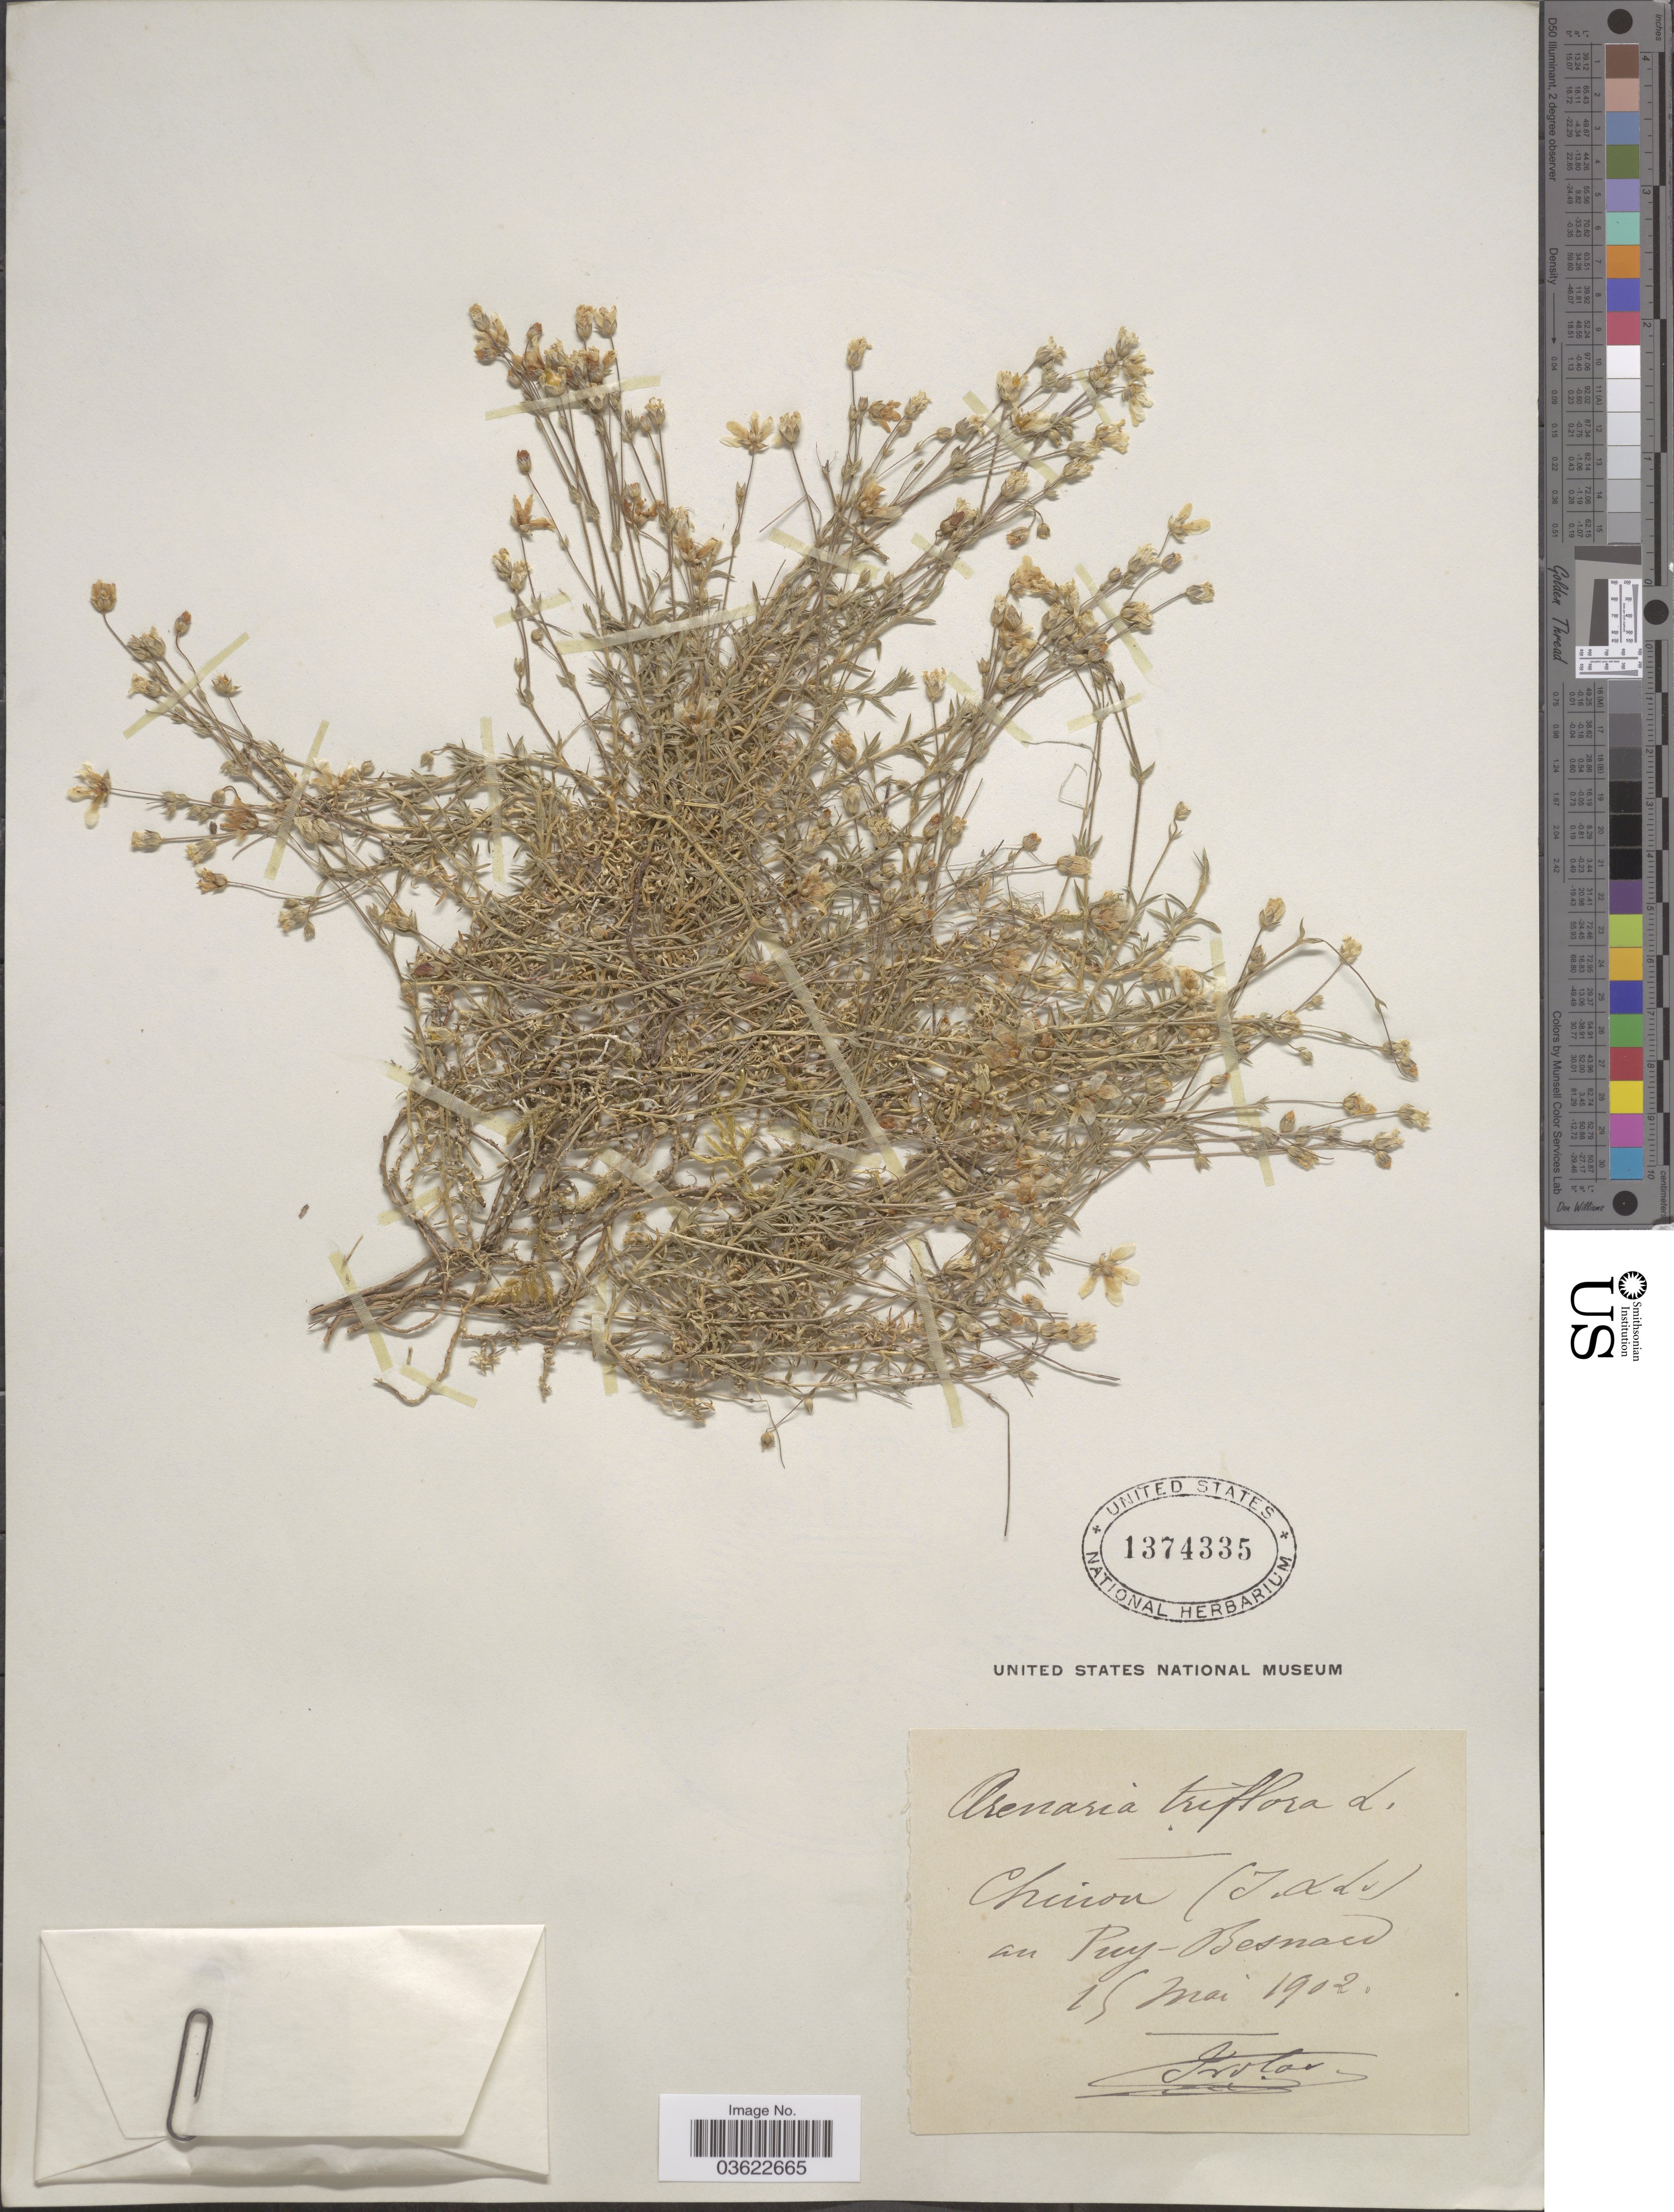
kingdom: Plantae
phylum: Tracheophyta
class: Magnoliopsida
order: Caryophyllales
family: Caryophyllaceae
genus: Arenaria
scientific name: Arenaria triflora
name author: L.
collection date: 1902-05-15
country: France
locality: Chinon (I. & Lv) au Puy-Besnard.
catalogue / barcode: US 1374335